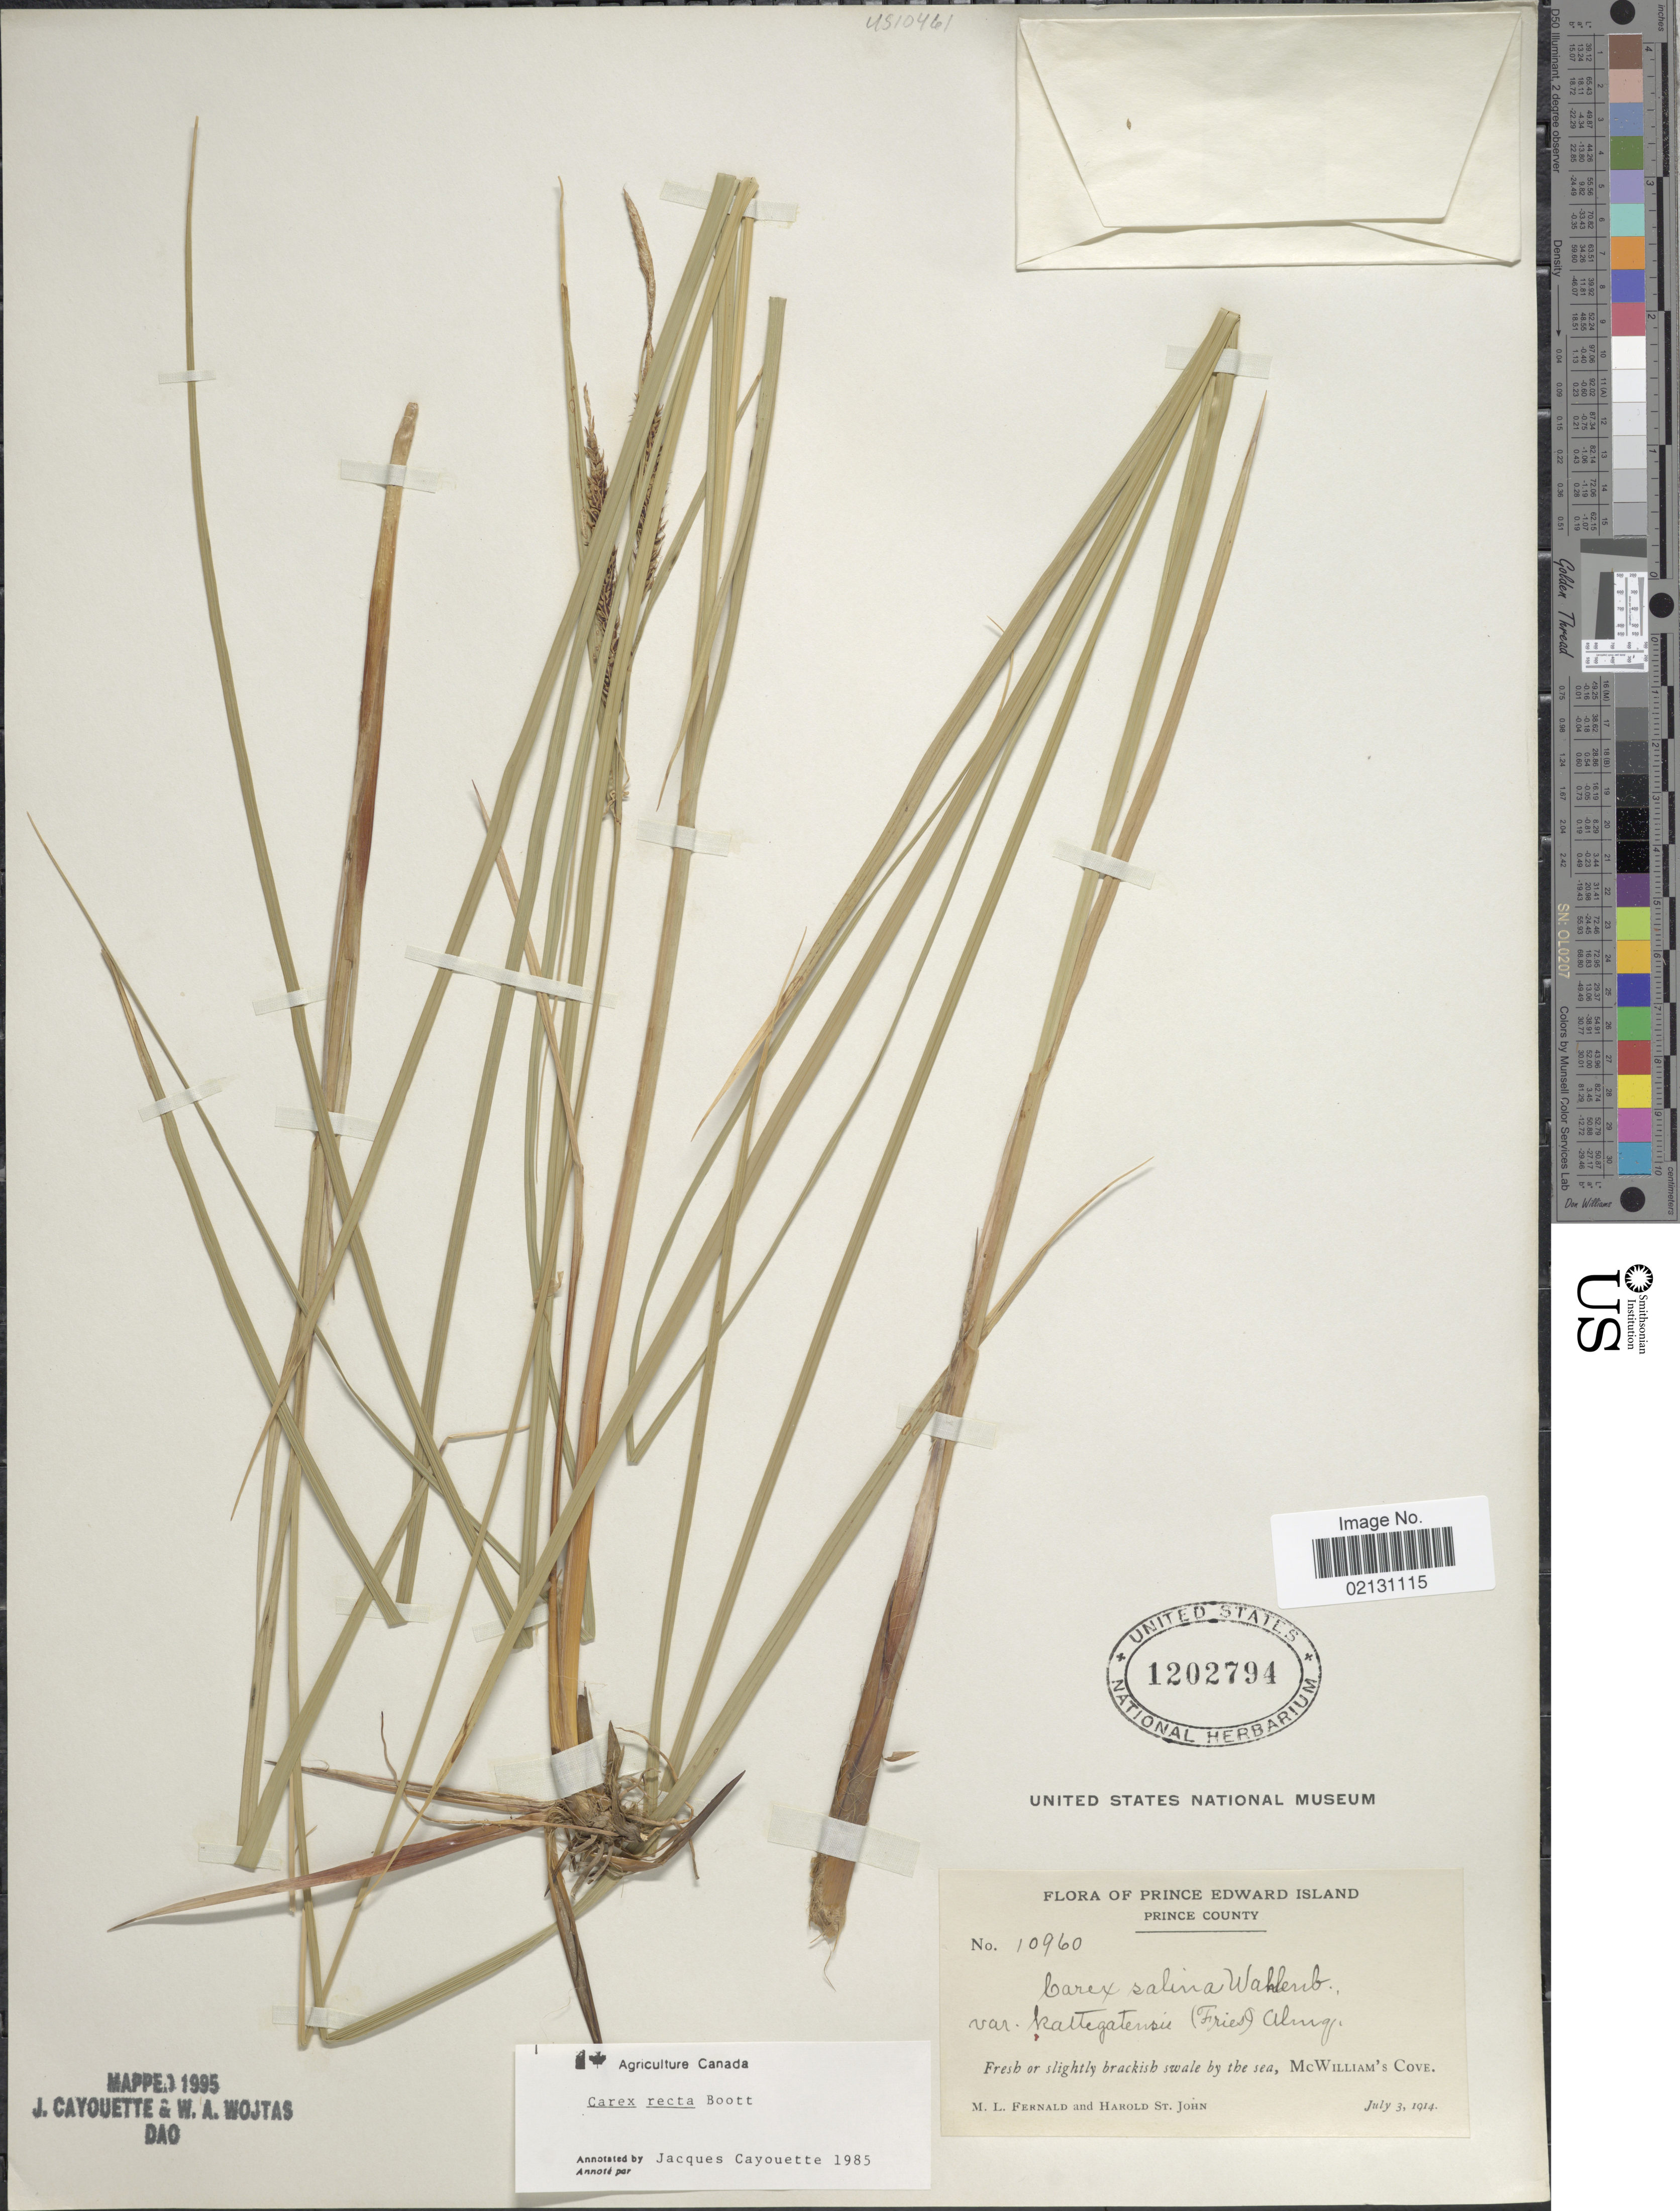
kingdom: Plantae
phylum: Tracheophyta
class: Liliopsida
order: Poales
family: Cyperaceae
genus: Carex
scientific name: Carex recta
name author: Boott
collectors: M. L. Fernald & H. St. John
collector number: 10960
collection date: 1914-07-03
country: Canada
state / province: Prince Edward Island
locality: Prince County, Fresh or slightly brackish swale by the sea, McWilliam's Cove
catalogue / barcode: US 1202794